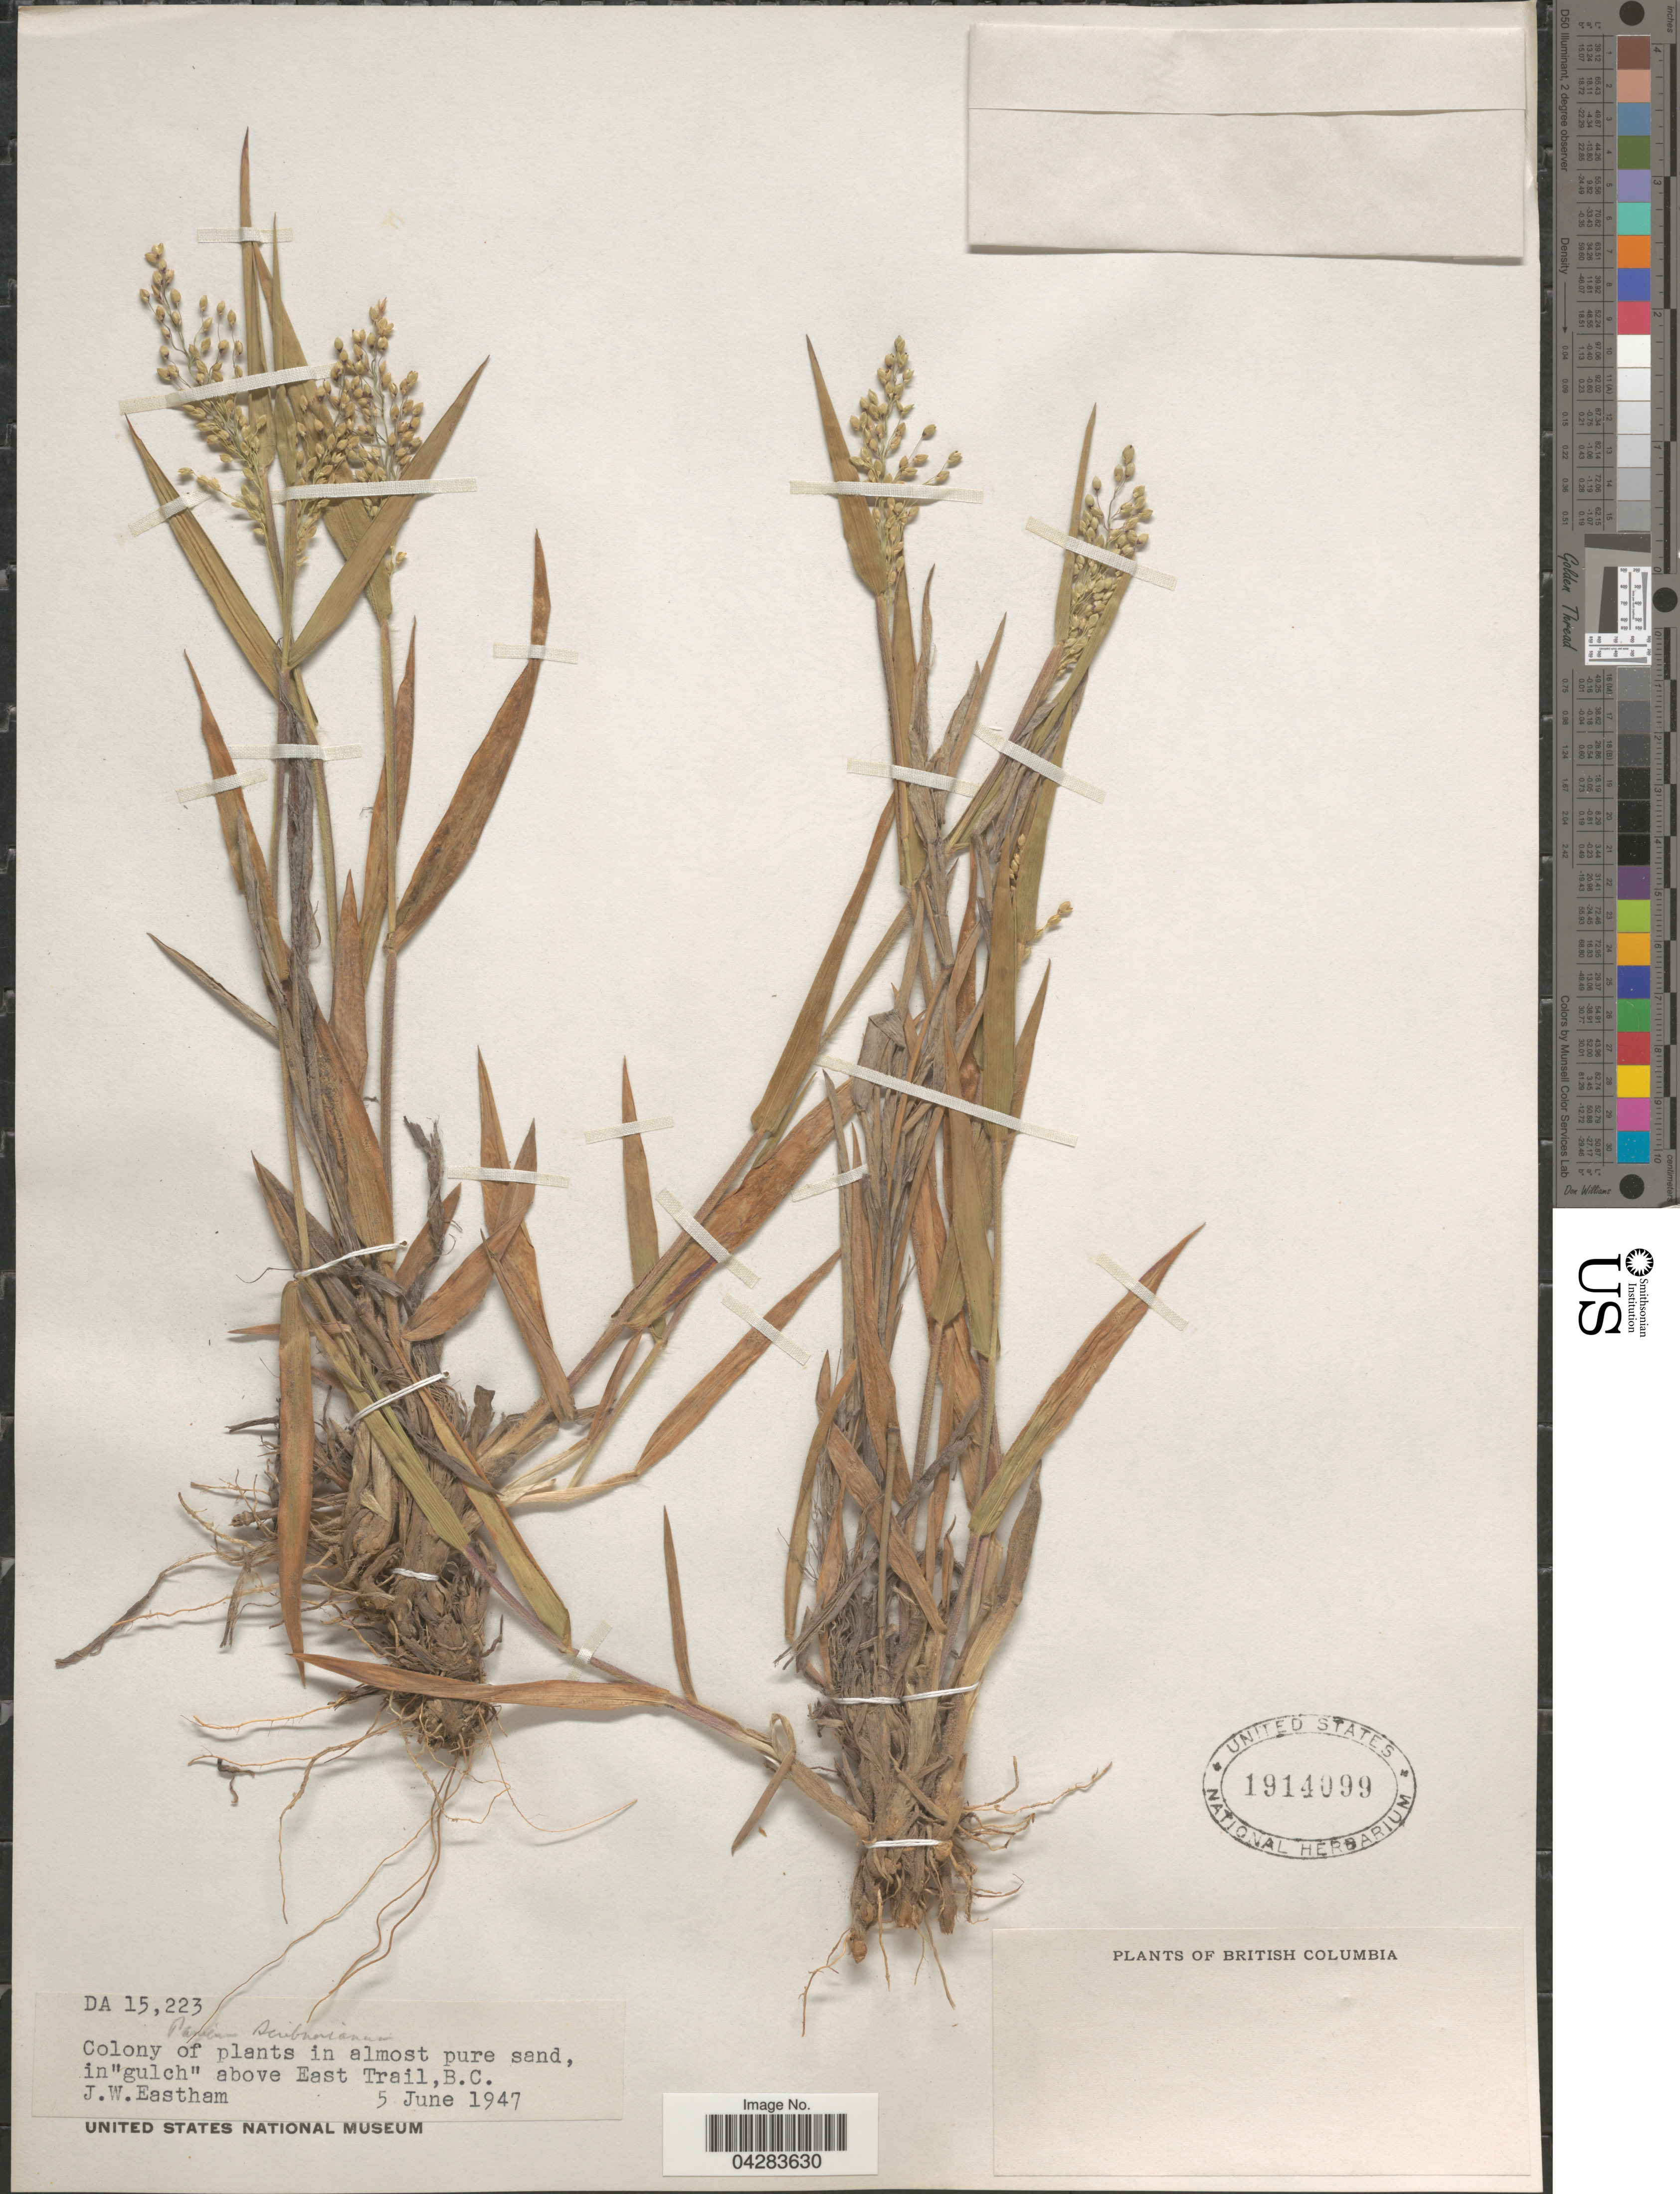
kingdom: Plantae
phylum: Tracheophyta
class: Liliopsida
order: Poales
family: Poaceae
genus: Dichanthelium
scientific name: Dichanthelium oligosanthes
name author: (Schult.) Gould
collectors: J. Eastham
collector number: DA15223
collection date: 1947-06-05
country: Canada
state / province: British Columbia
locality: Above East Trail.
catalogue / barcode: US 1914099